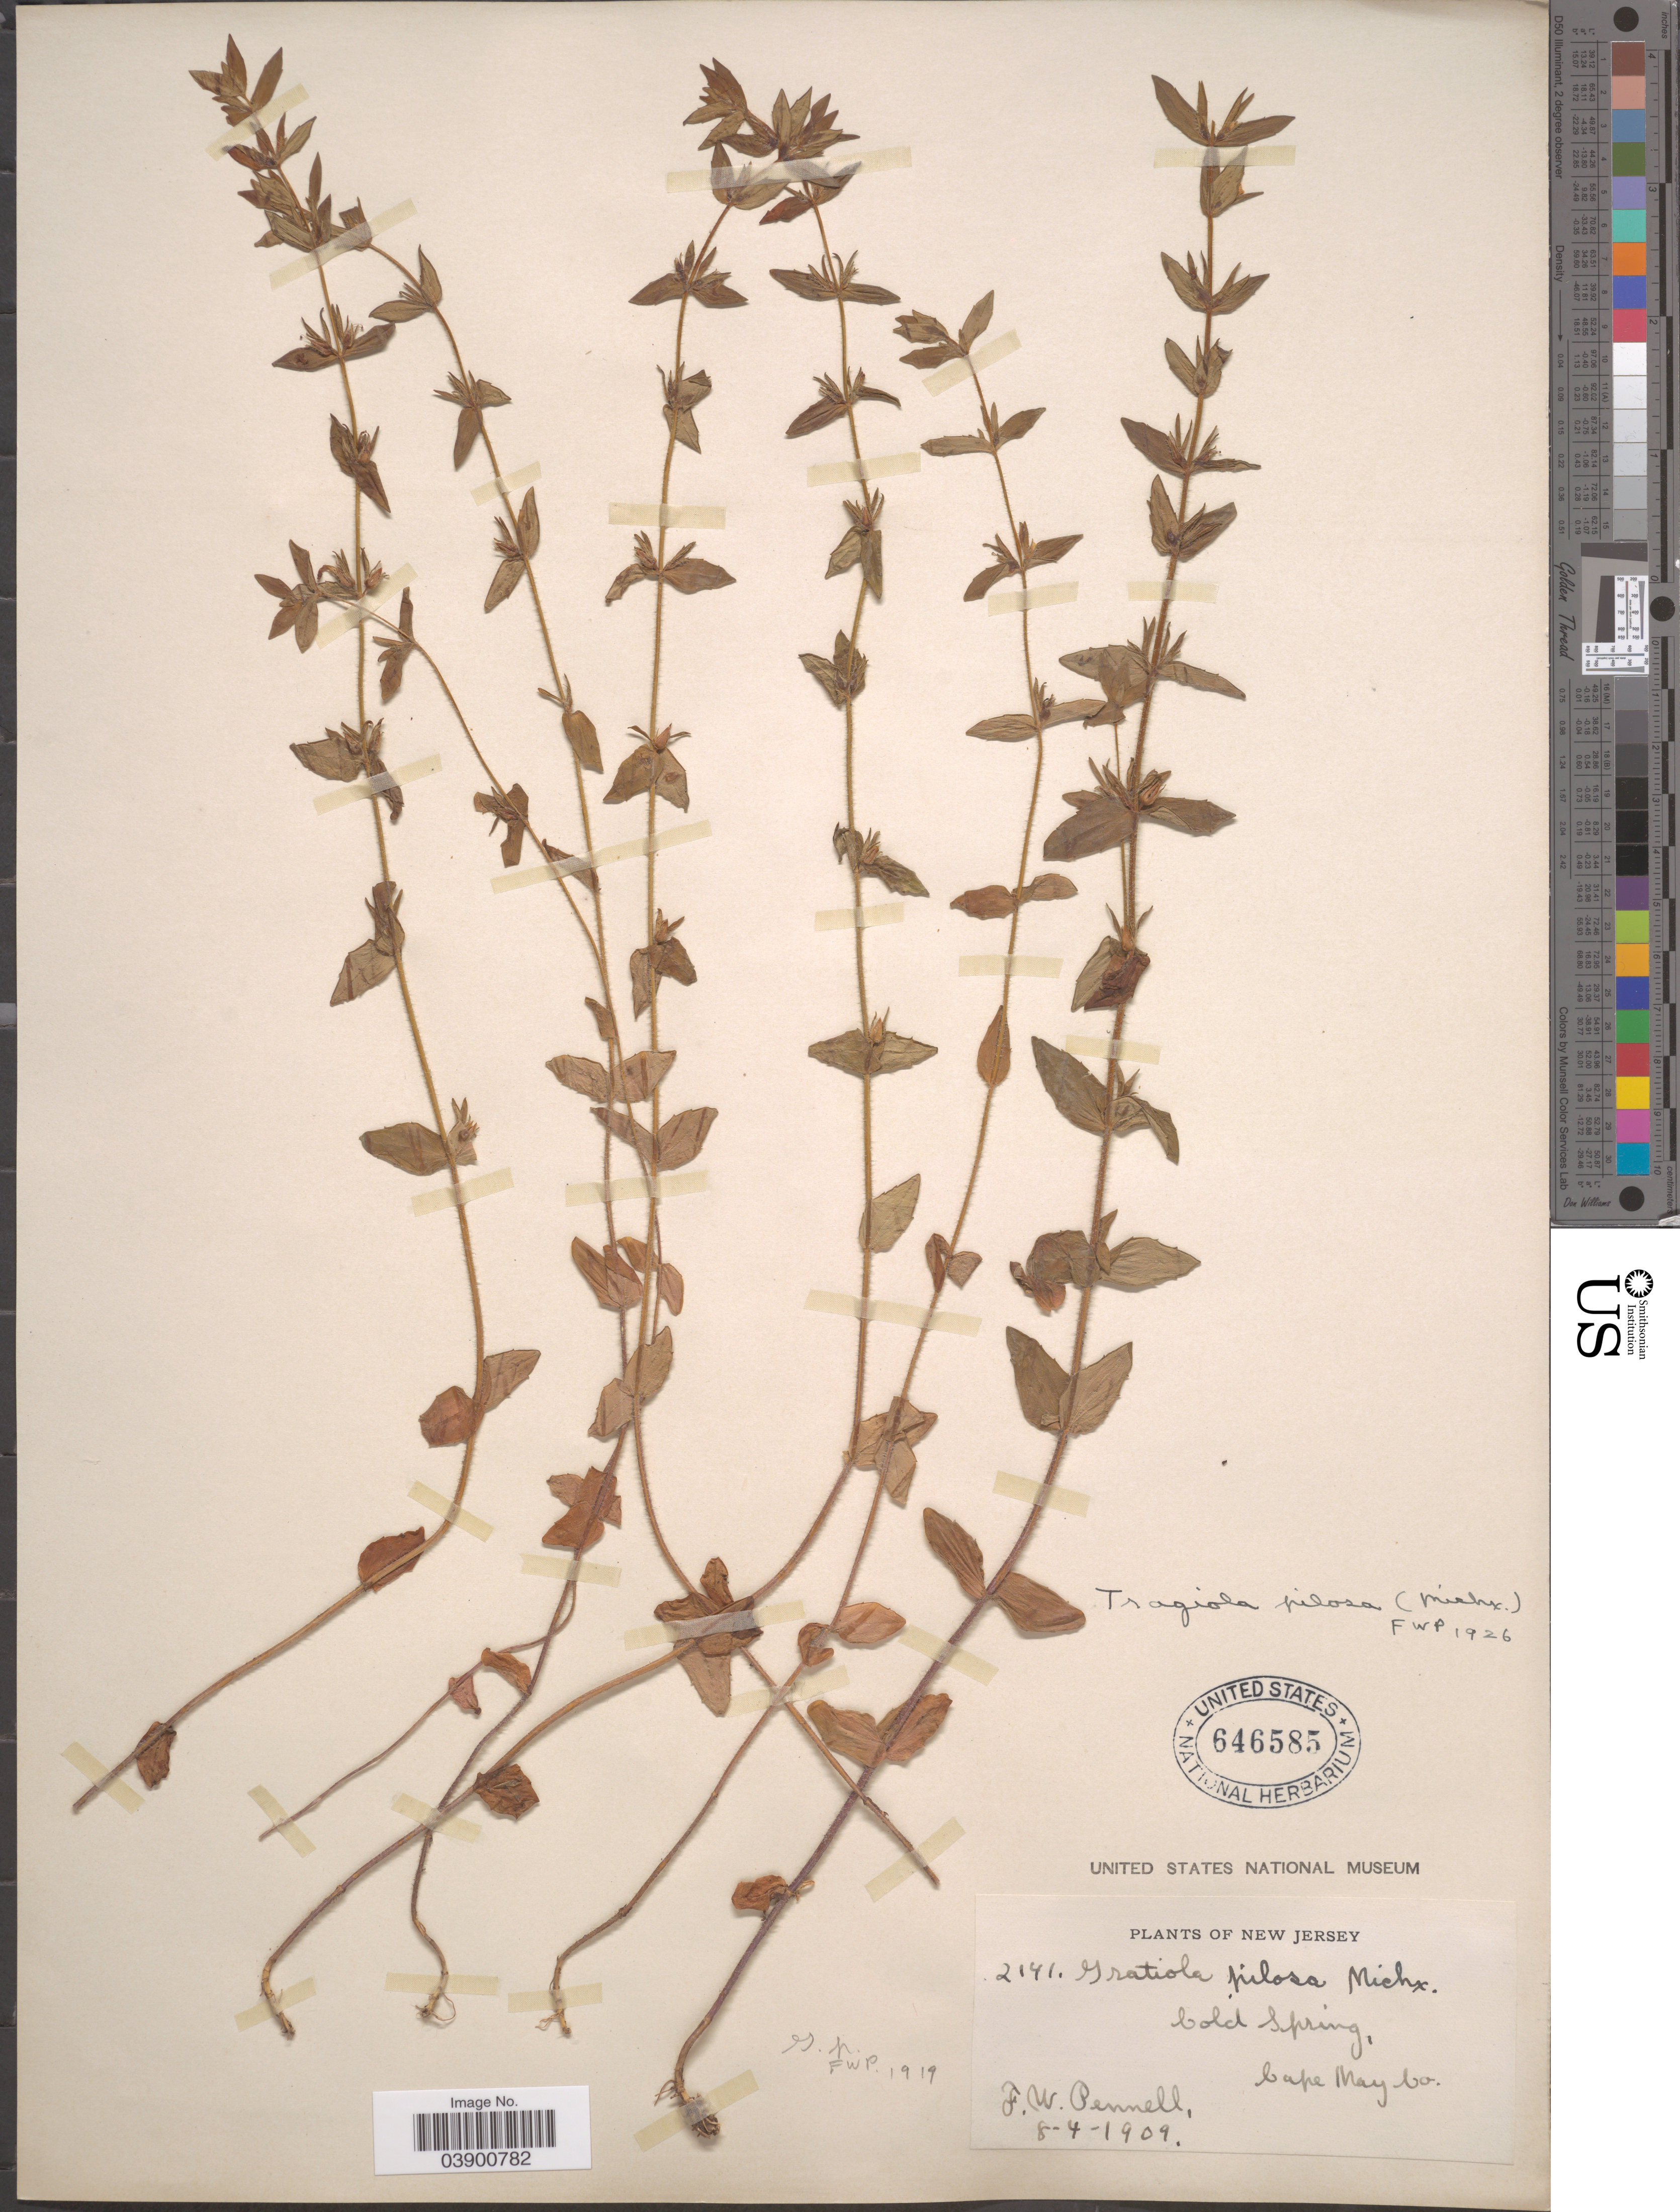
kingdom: Plantae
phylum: Tracheophyta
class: Magnoliopsida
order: Lamiales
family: Plantaginaceae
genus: Gratiola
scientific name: Gratiola pilosa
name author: Michx.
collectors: F. W. Pennell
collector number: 2141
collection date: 1909-08-04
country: United States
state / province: New Jersey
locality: Cold Spring, Cape May Co.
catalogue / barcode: US 646585